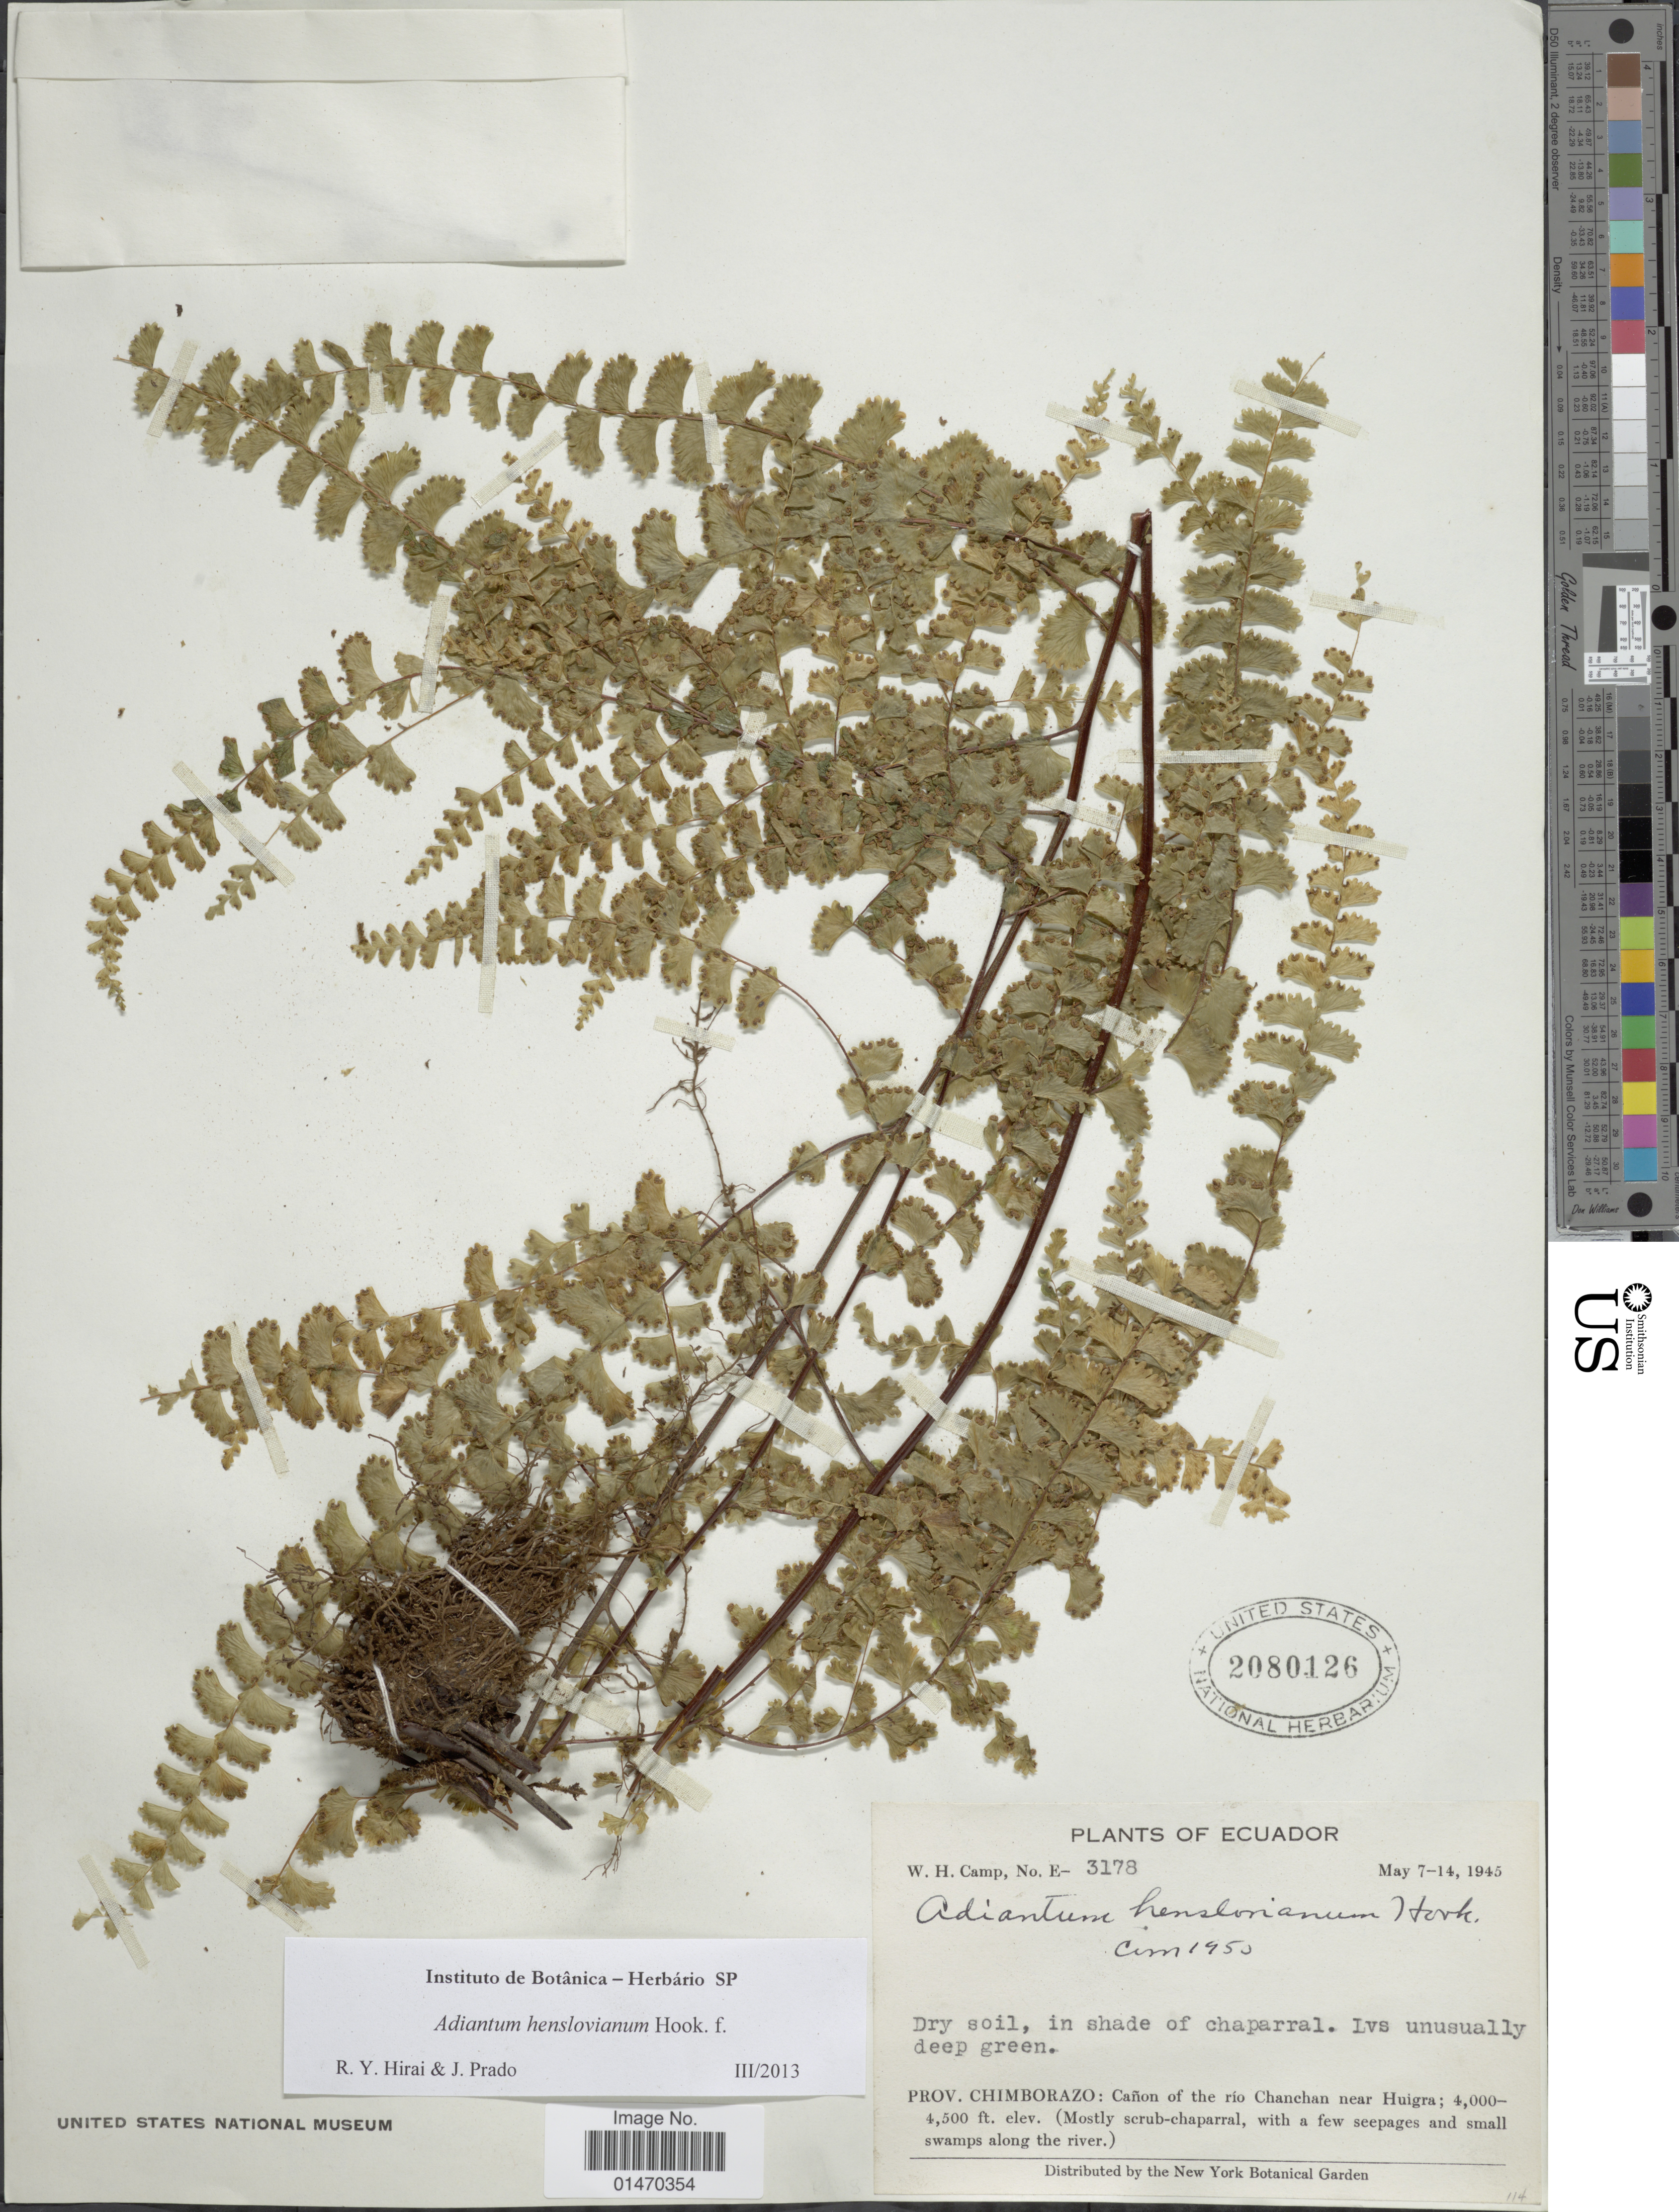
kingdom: Plantae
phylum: Tracheophyta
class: Polypodiopsida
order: Polypodiales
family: Pteridaceae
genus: Adiantum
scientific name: Adiantum henslovianum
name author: Hook. f.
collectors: W. H. Camp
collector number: E-3178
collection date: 1945-05-07/1945-05-14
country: Ecuador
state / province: Chimborazo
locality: Cañon of the Río Chanchan near Huigra. (Mostly scrub-chaparral, with a few seepages and small swamps along the river).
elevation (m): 1219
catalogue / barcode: US 2080126